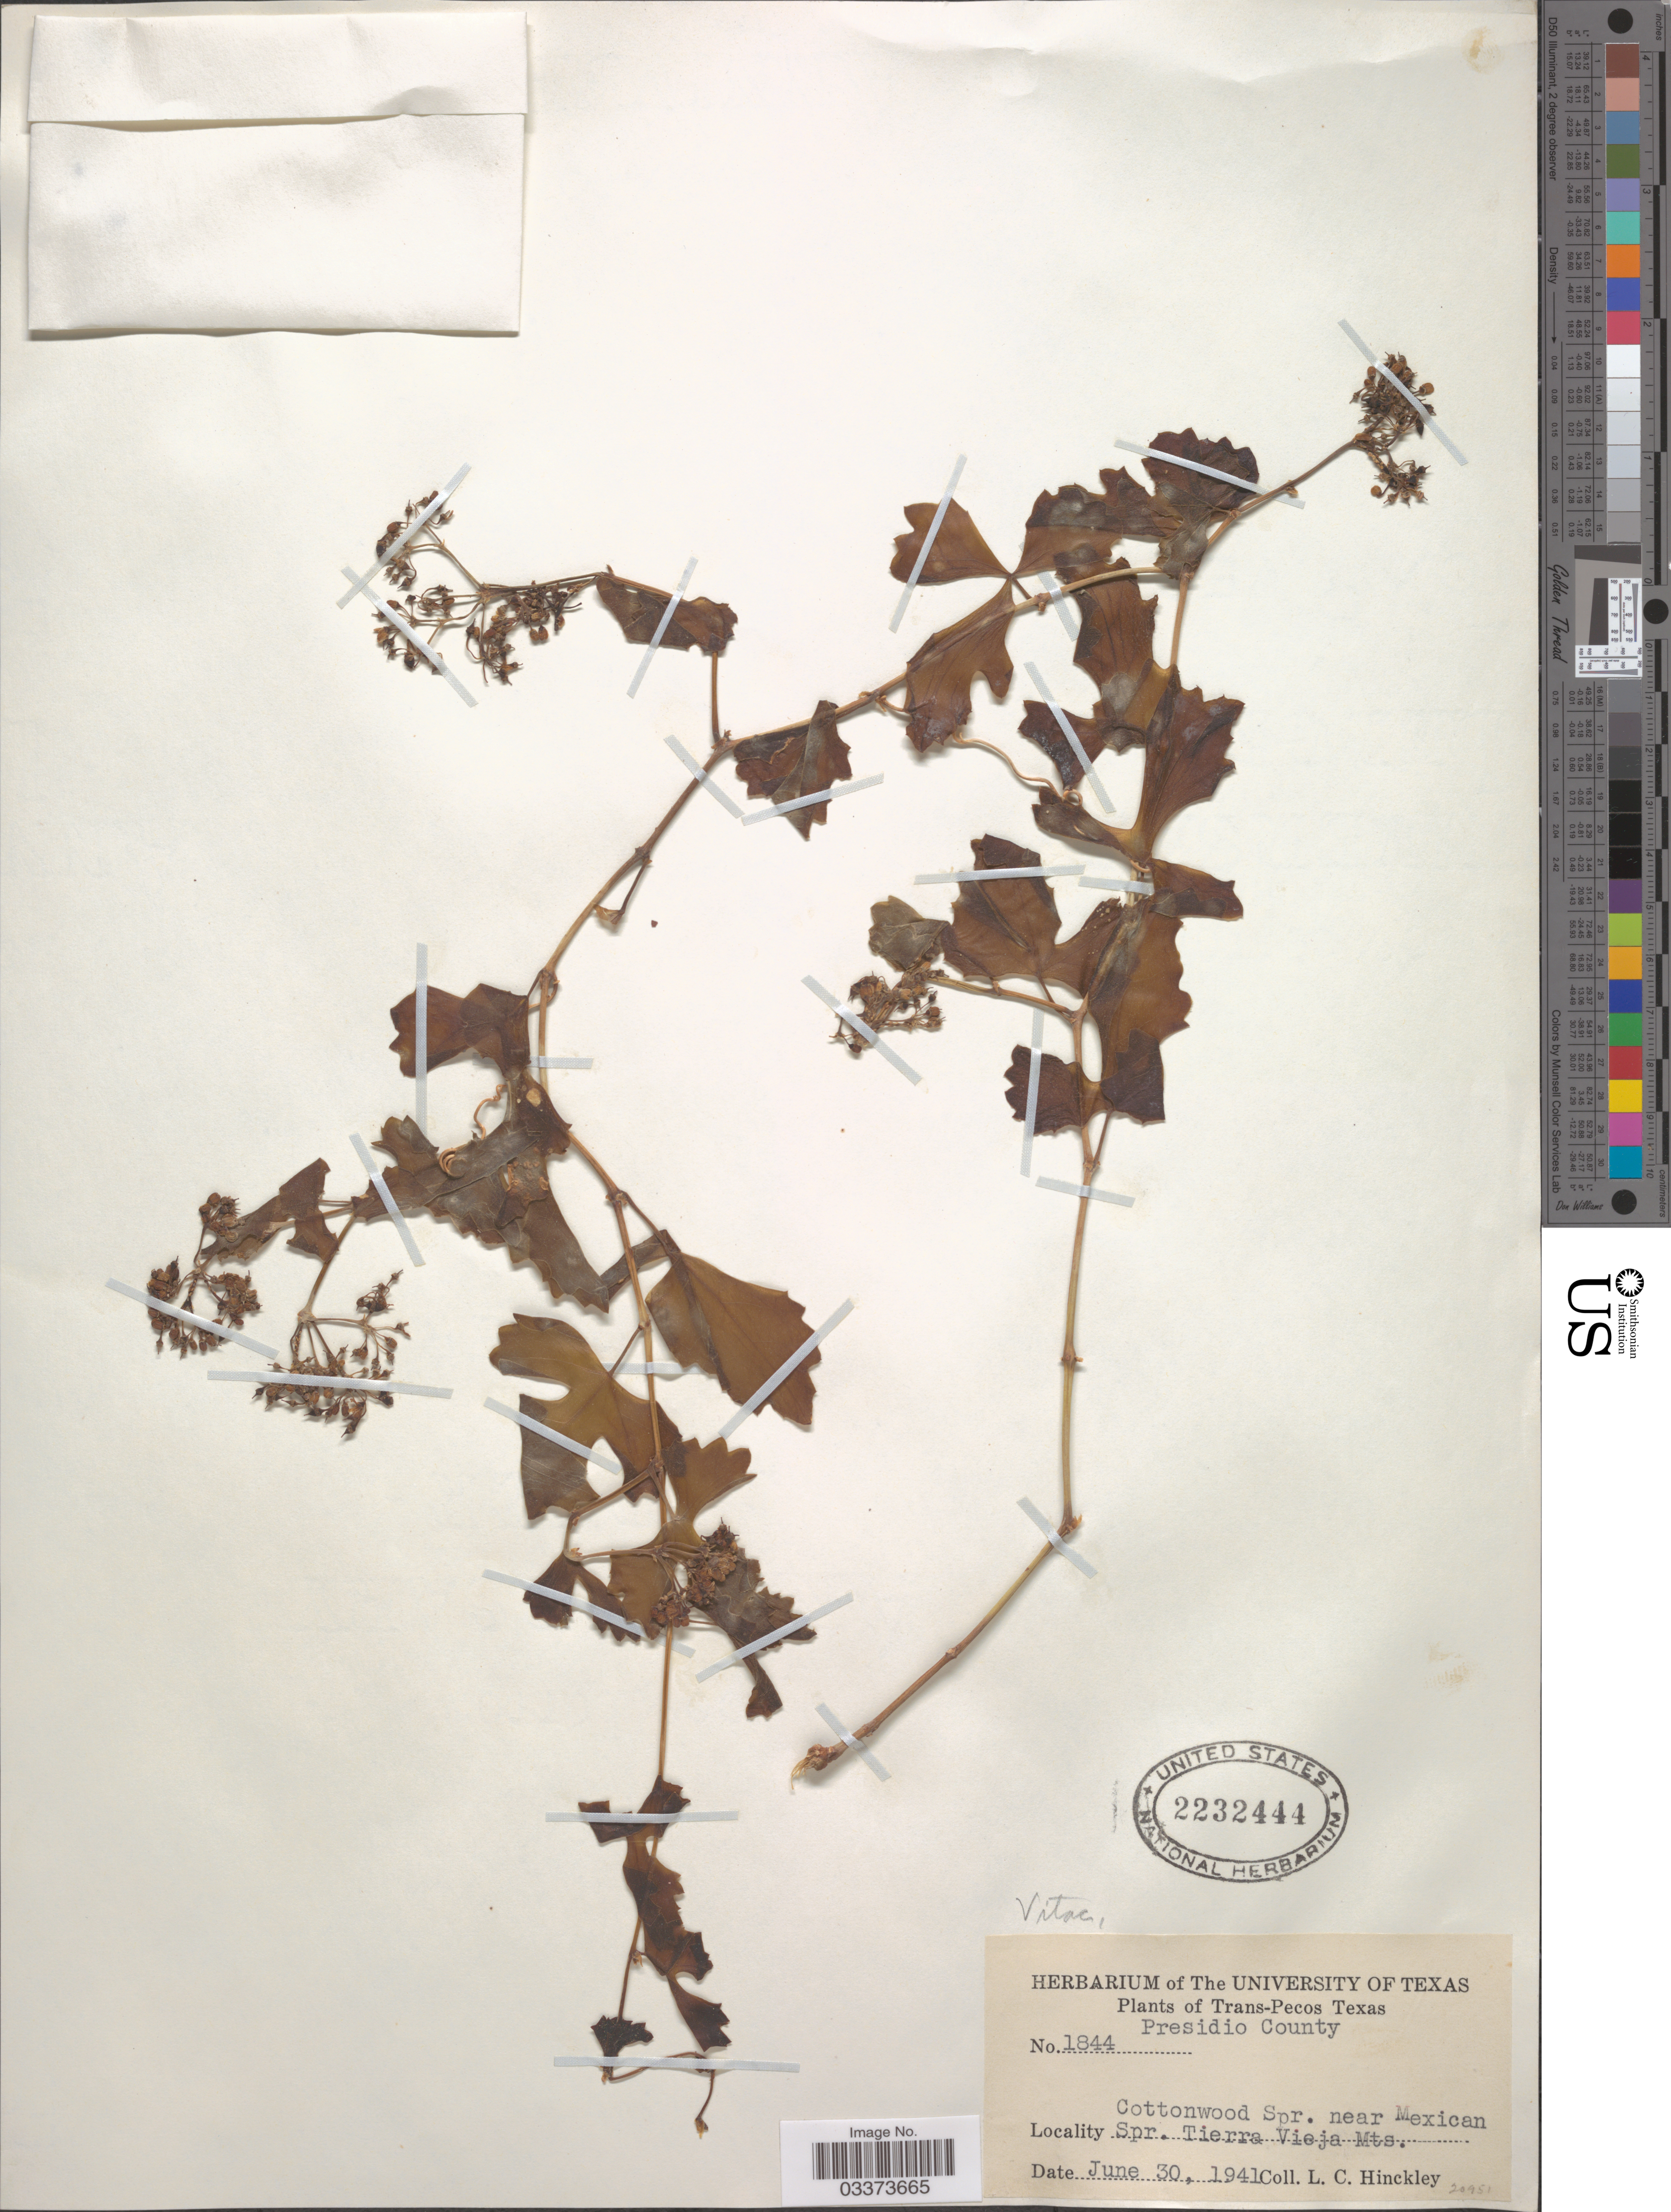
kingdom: Plantae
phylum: Tracheophyta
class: Magnoliopsida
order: Vitales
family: Vitaceae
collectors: L. Hinckley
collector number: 1844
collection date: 1941-06-30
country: United States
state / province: Texas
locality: Trans-Pecos Texas. Presidio County. Cottonwood Spr. near Mexican Spr. Tierra Vieja Mts.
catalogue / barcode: US 2232444